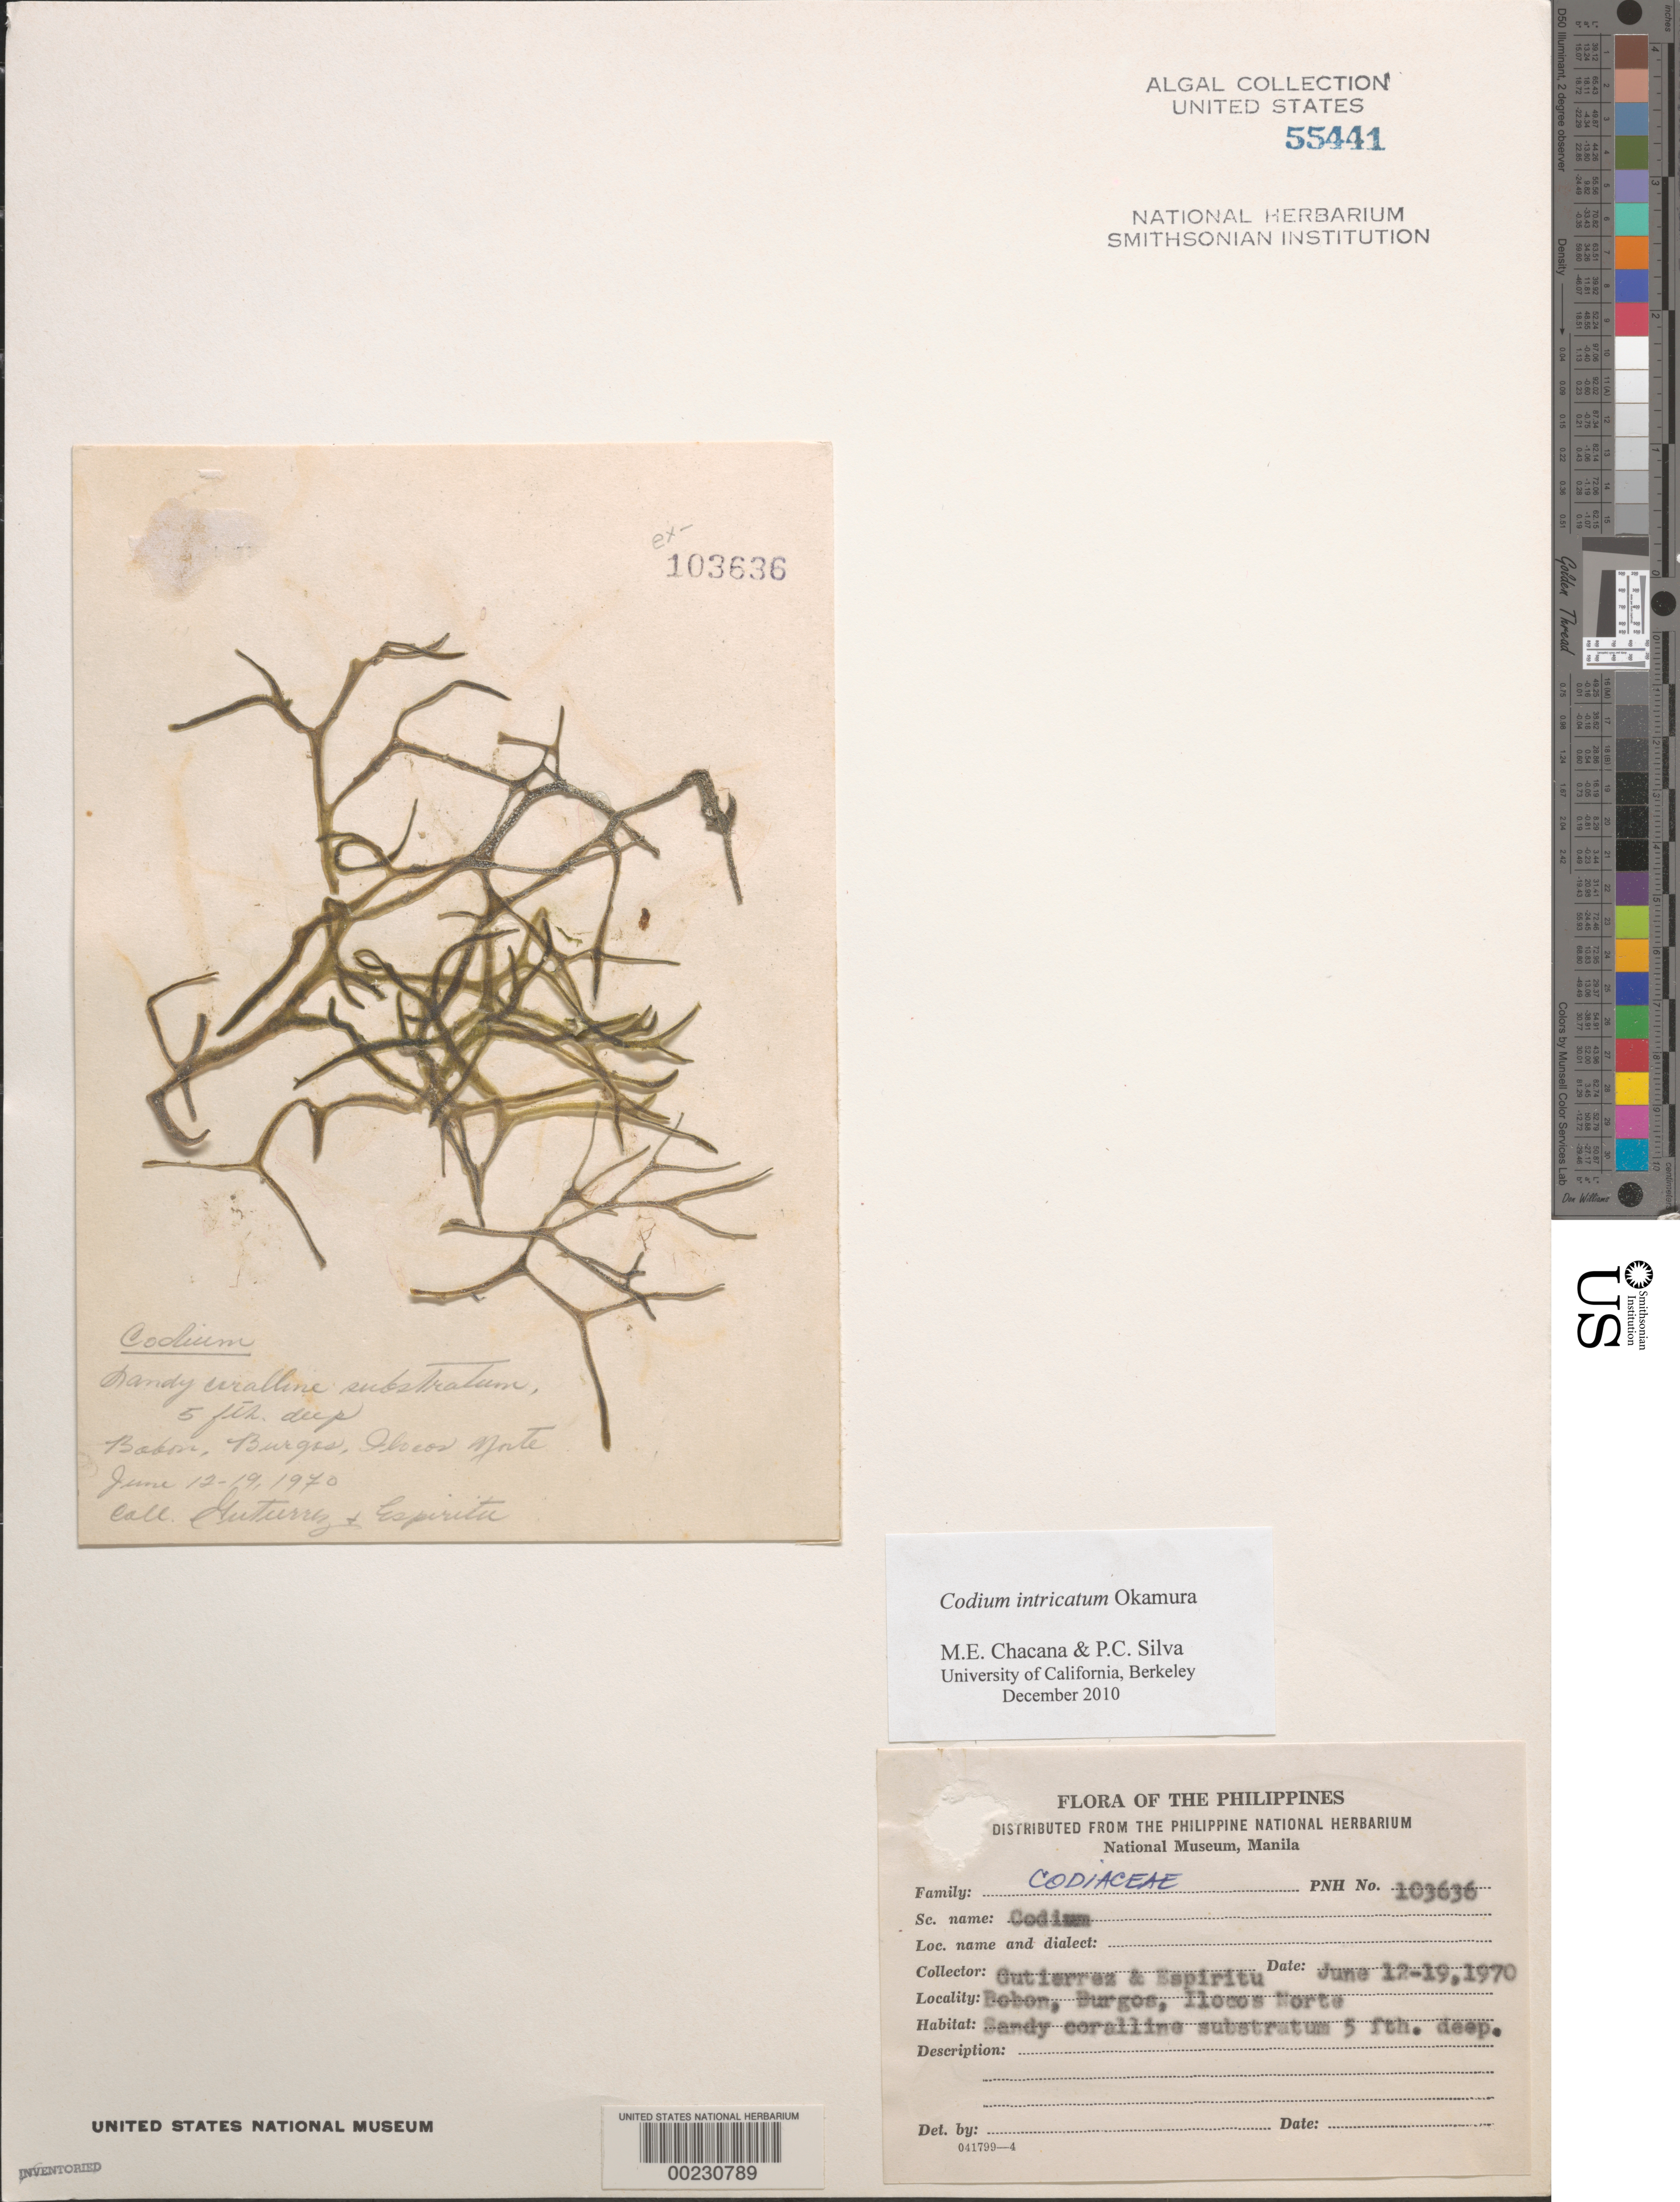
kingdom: Plantae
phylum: Chlorophyta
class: Ulvophyceae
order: Bryopsidales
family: Codiaceae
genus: Codium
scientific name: Codium intricatum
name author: Okamura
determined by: Chacana, M. E.; Silva, P. C.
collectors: -. Espiritu & -. Gutierrez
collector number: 103636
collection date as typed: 12 Jun 1970 to 19 Jun 1970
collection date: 1970-06-12/1970-06-19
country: Philippines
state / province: Ilocos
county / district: Ilocos Norte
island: Luzon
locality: Bobon, Burgos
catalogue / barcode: US 55441